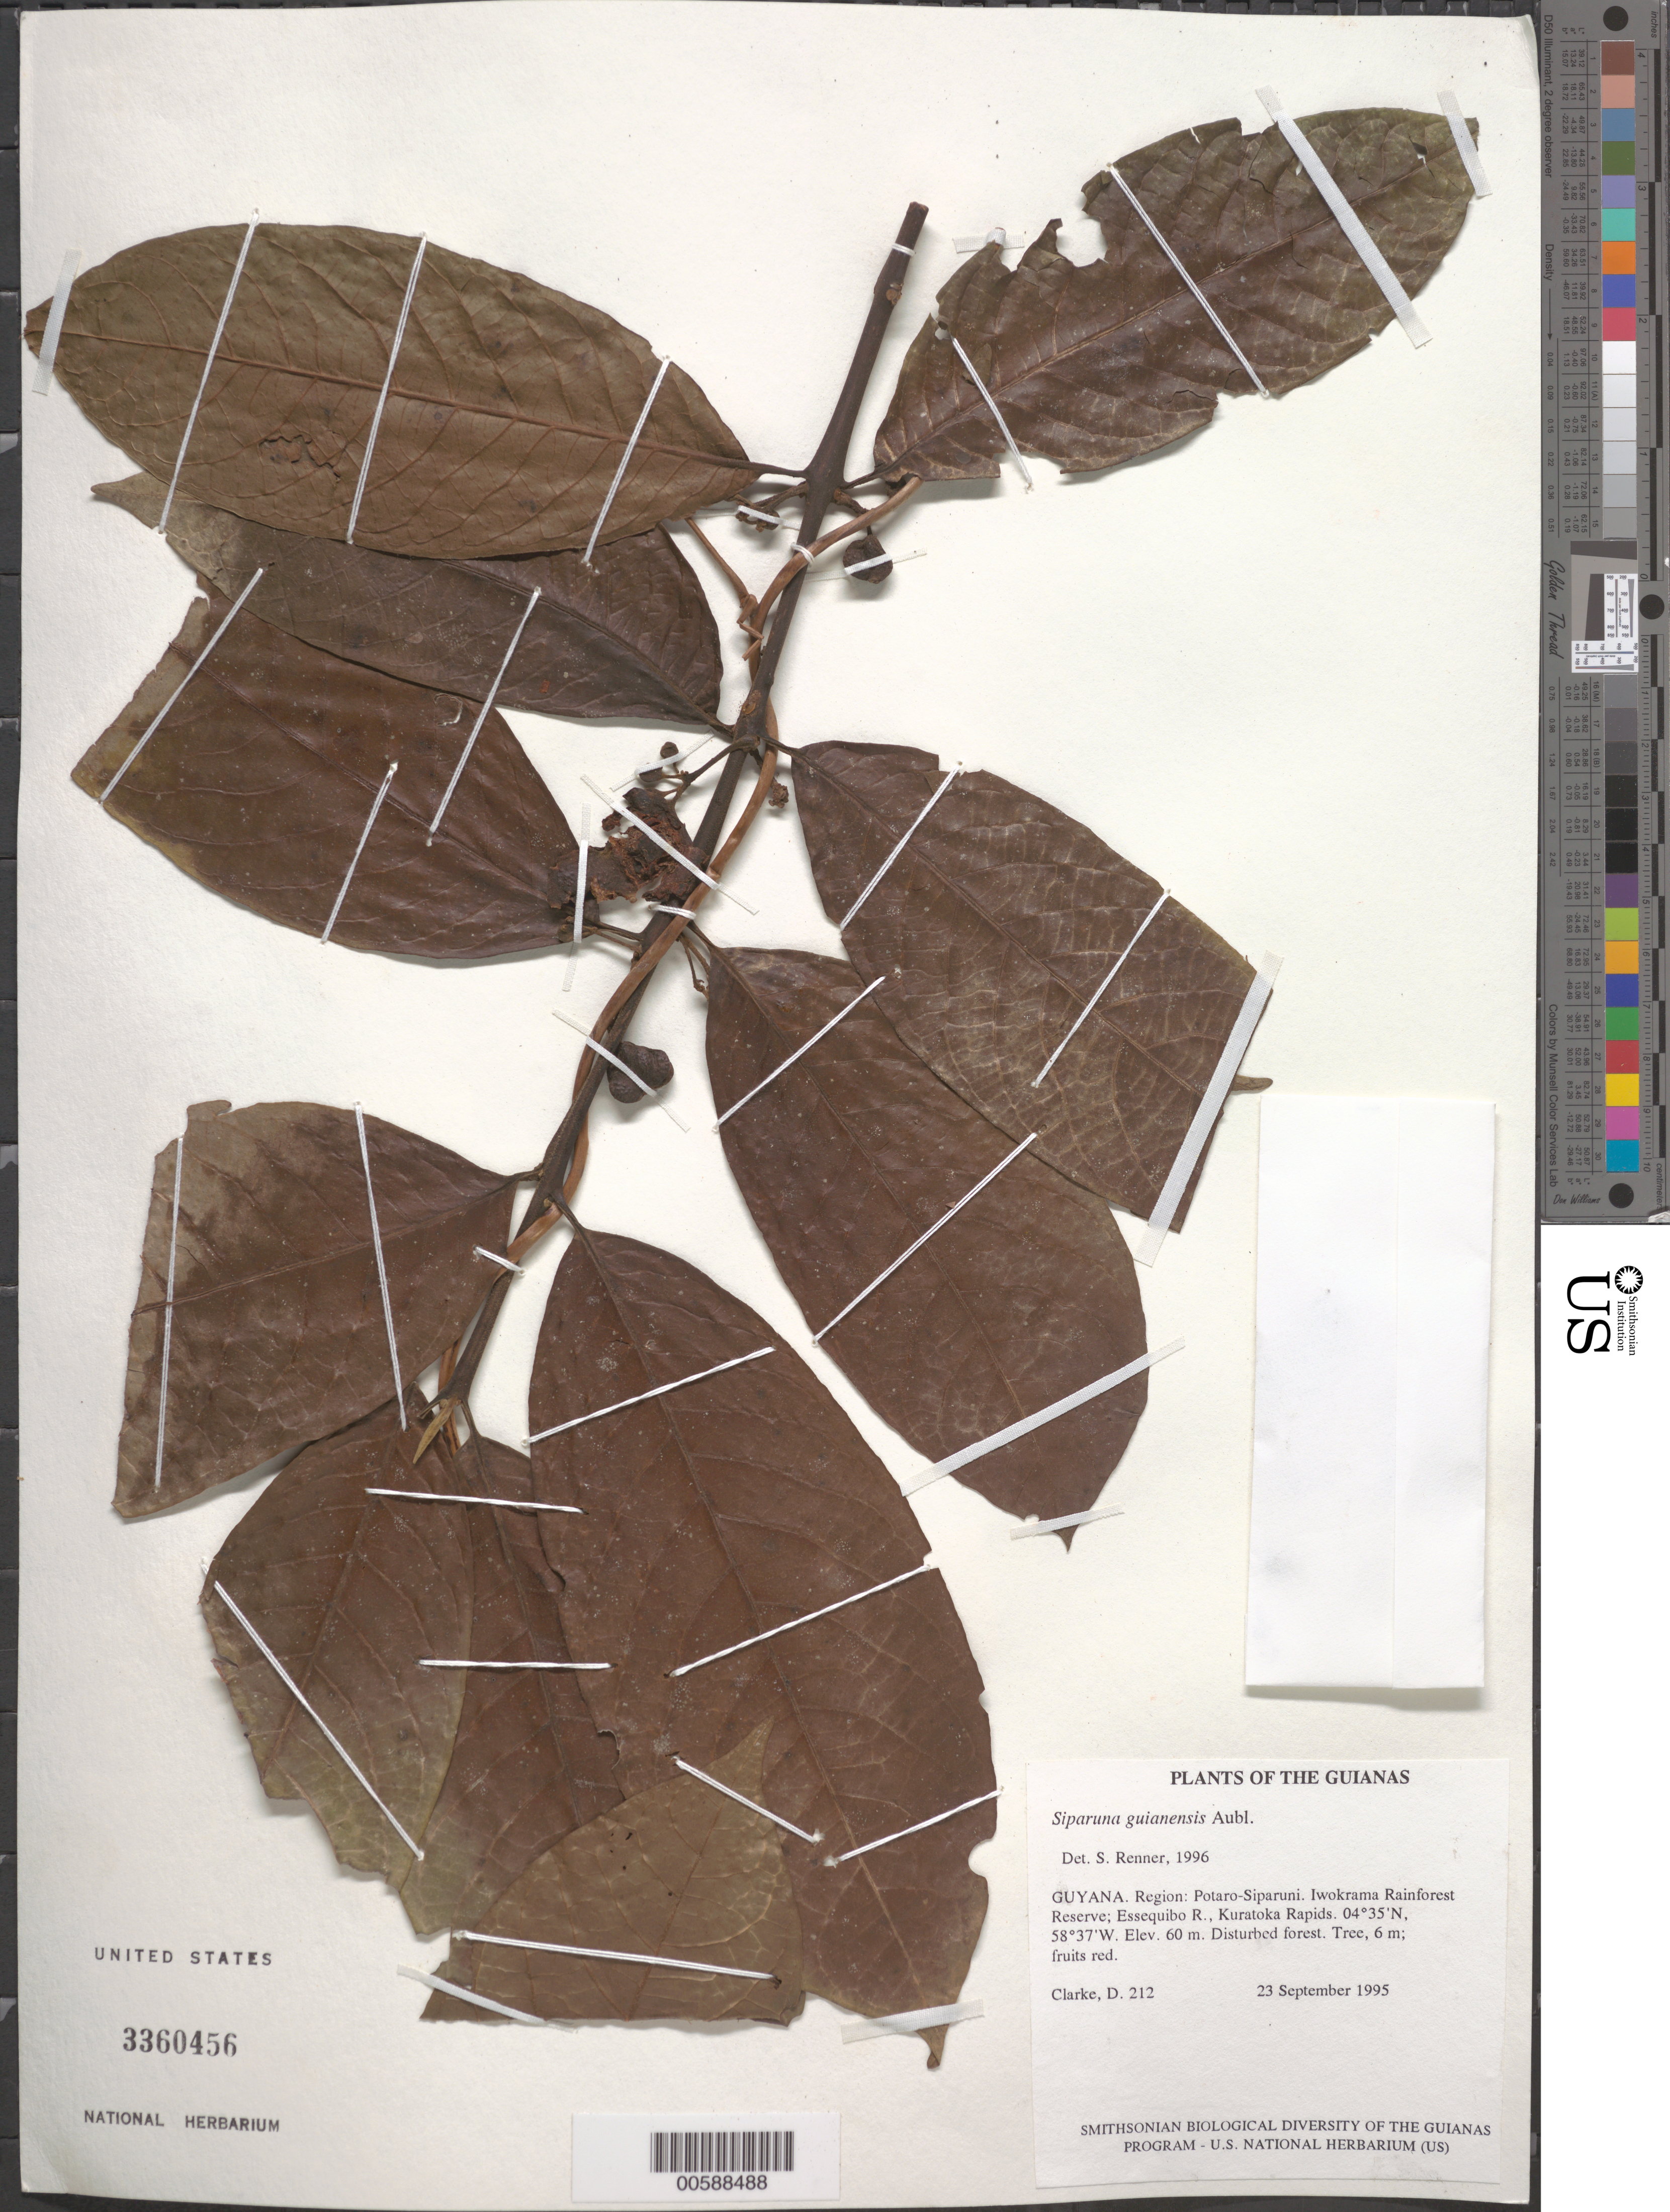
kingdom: Plantae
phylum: Tracheophyta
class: Magnoliopsida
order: Laurales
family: Siparunaceae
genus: Siparuna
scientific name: Siparuna guianensis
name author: Aubl.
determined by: Renner, S. S.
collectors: H. D. Clarke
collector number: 212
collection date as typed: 23 September 1995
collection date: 1995-09-23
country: Guyana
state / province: Potaro-Siparuni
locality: Iwokrama Rainforest Reserve; Essequibo R., Kuratoka Rapids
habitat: Disturbed forest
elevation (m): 60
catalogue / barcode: US 3360456